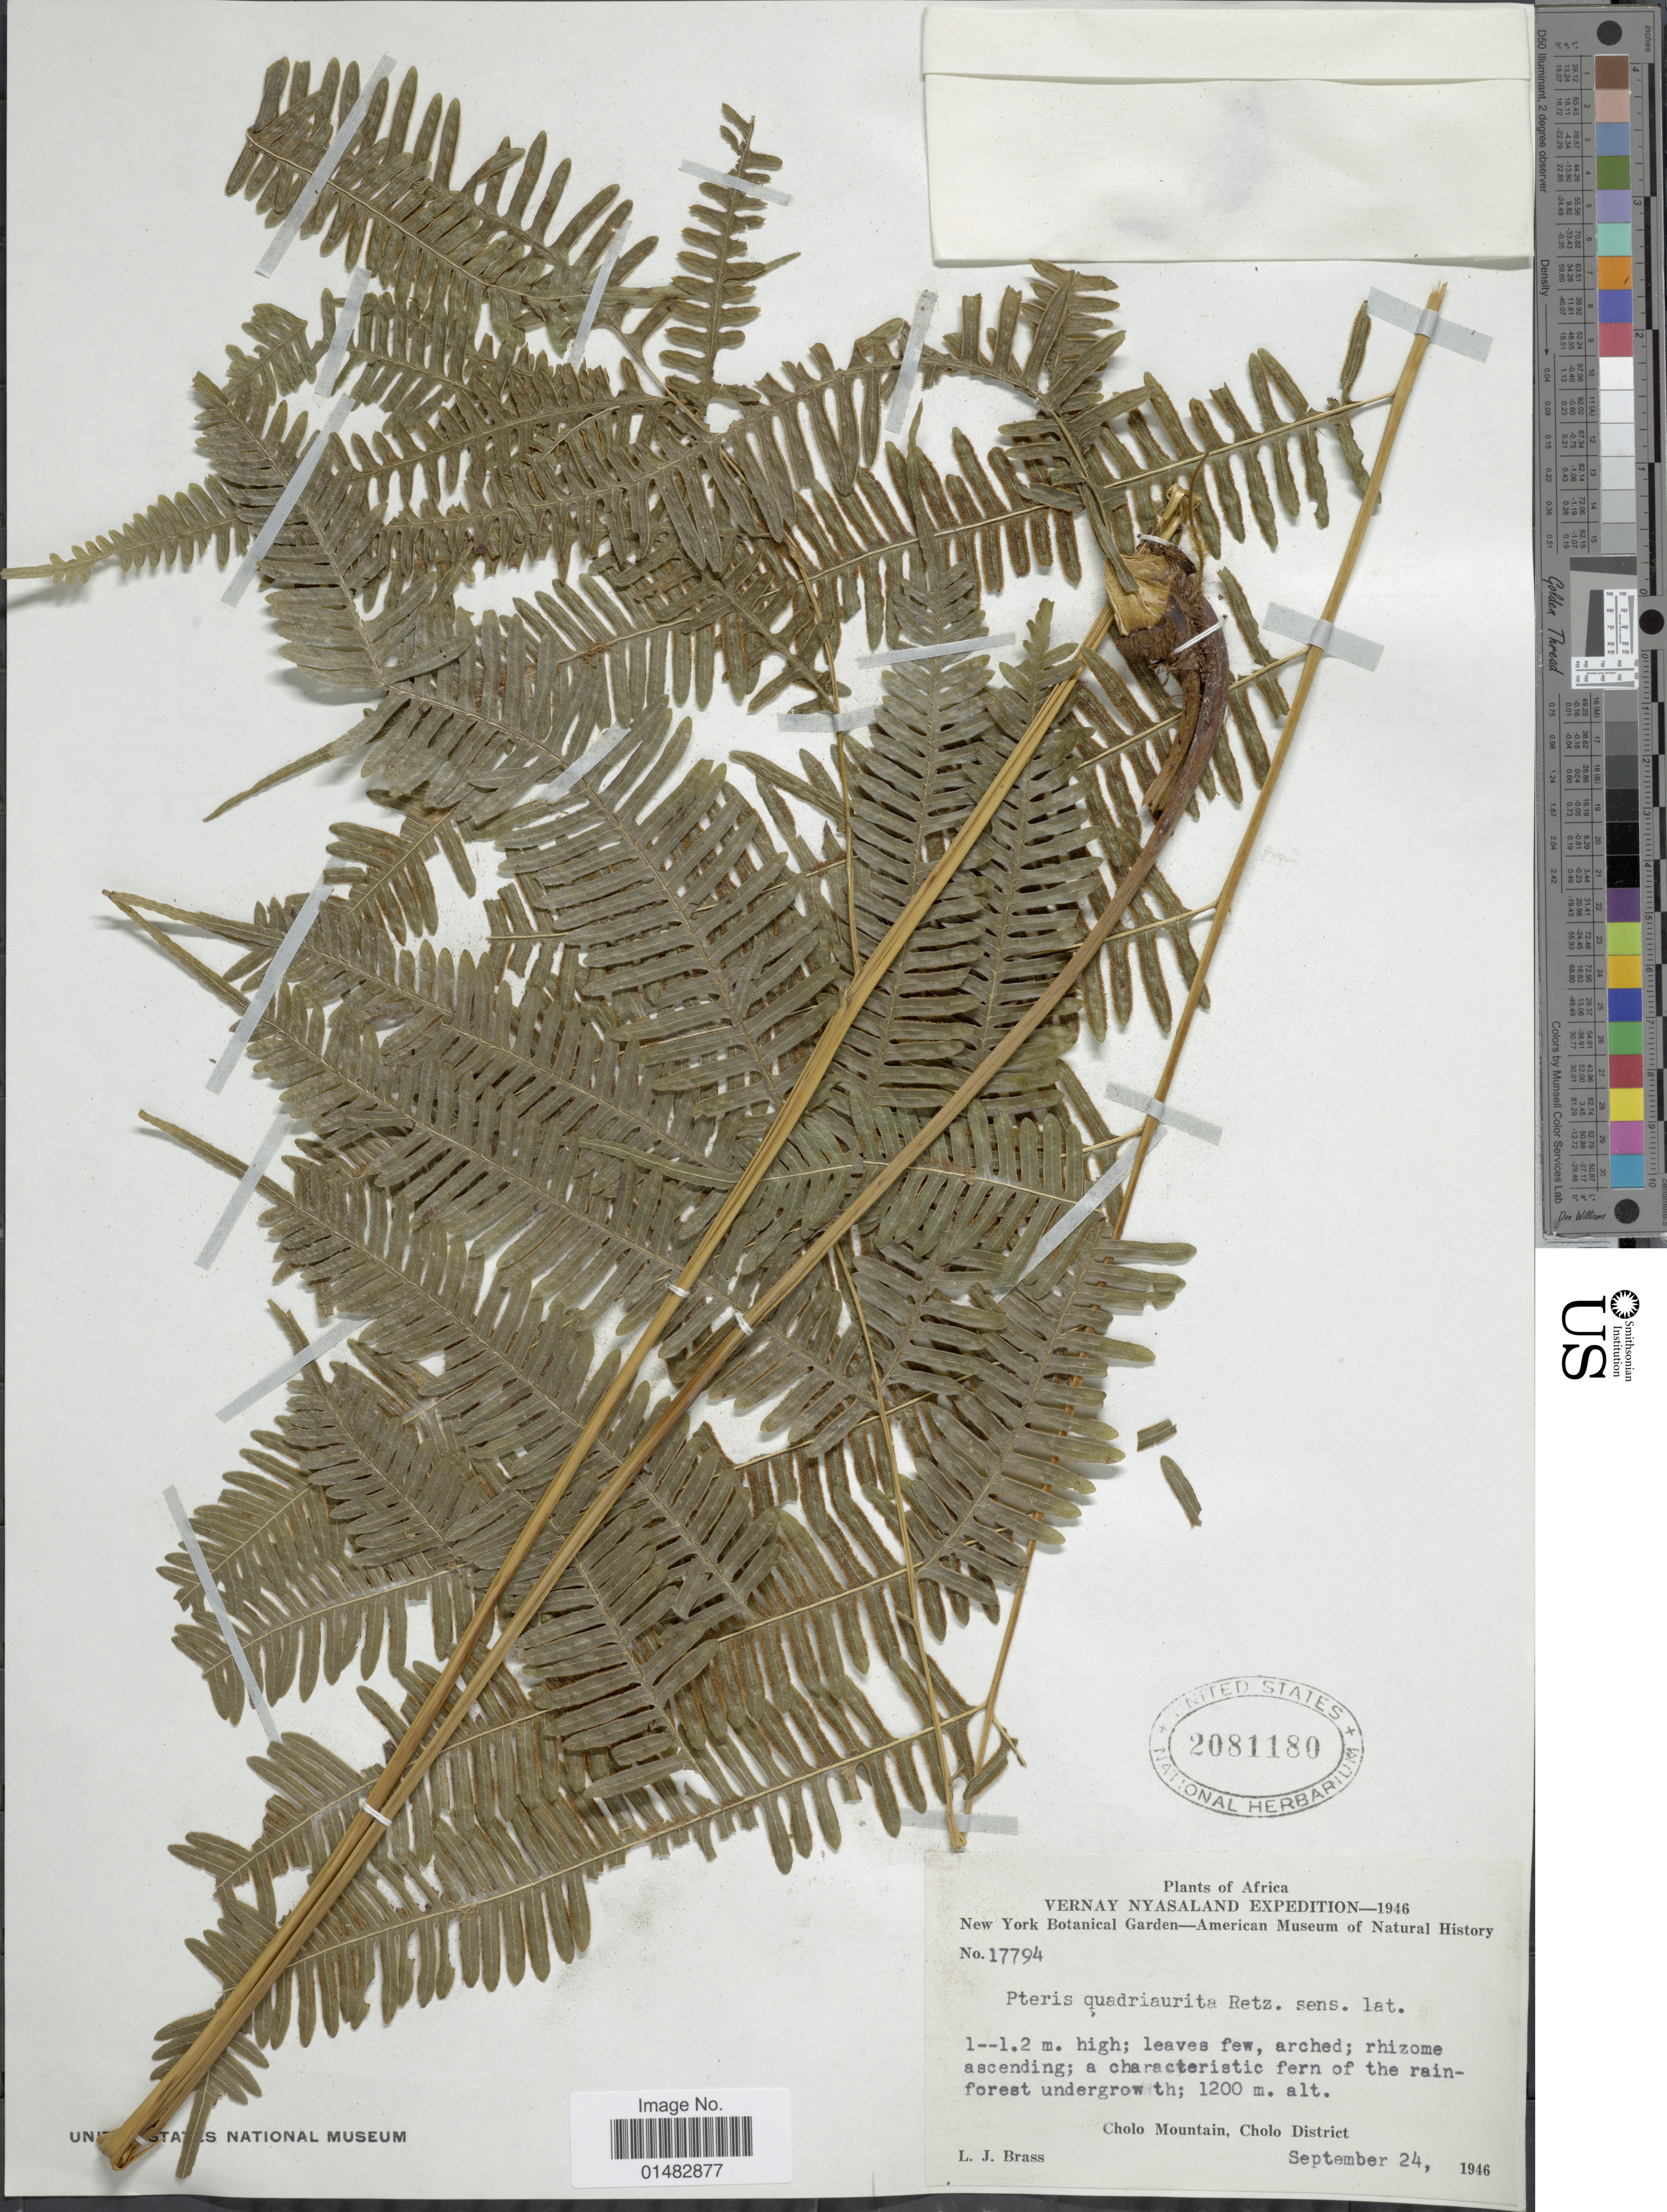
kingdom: Plantae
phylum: Tracheophyta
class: Polypodiopsida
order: Polypodiales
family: Pteridaceae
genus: Pteris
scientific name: Pteris quadriaurita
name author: Retz.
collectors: L. J. Brass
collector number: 17794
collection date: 1946-09-24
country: Malawi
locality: Cholo Mountain, Cholo District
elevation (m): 1200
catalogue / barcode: US 2081180